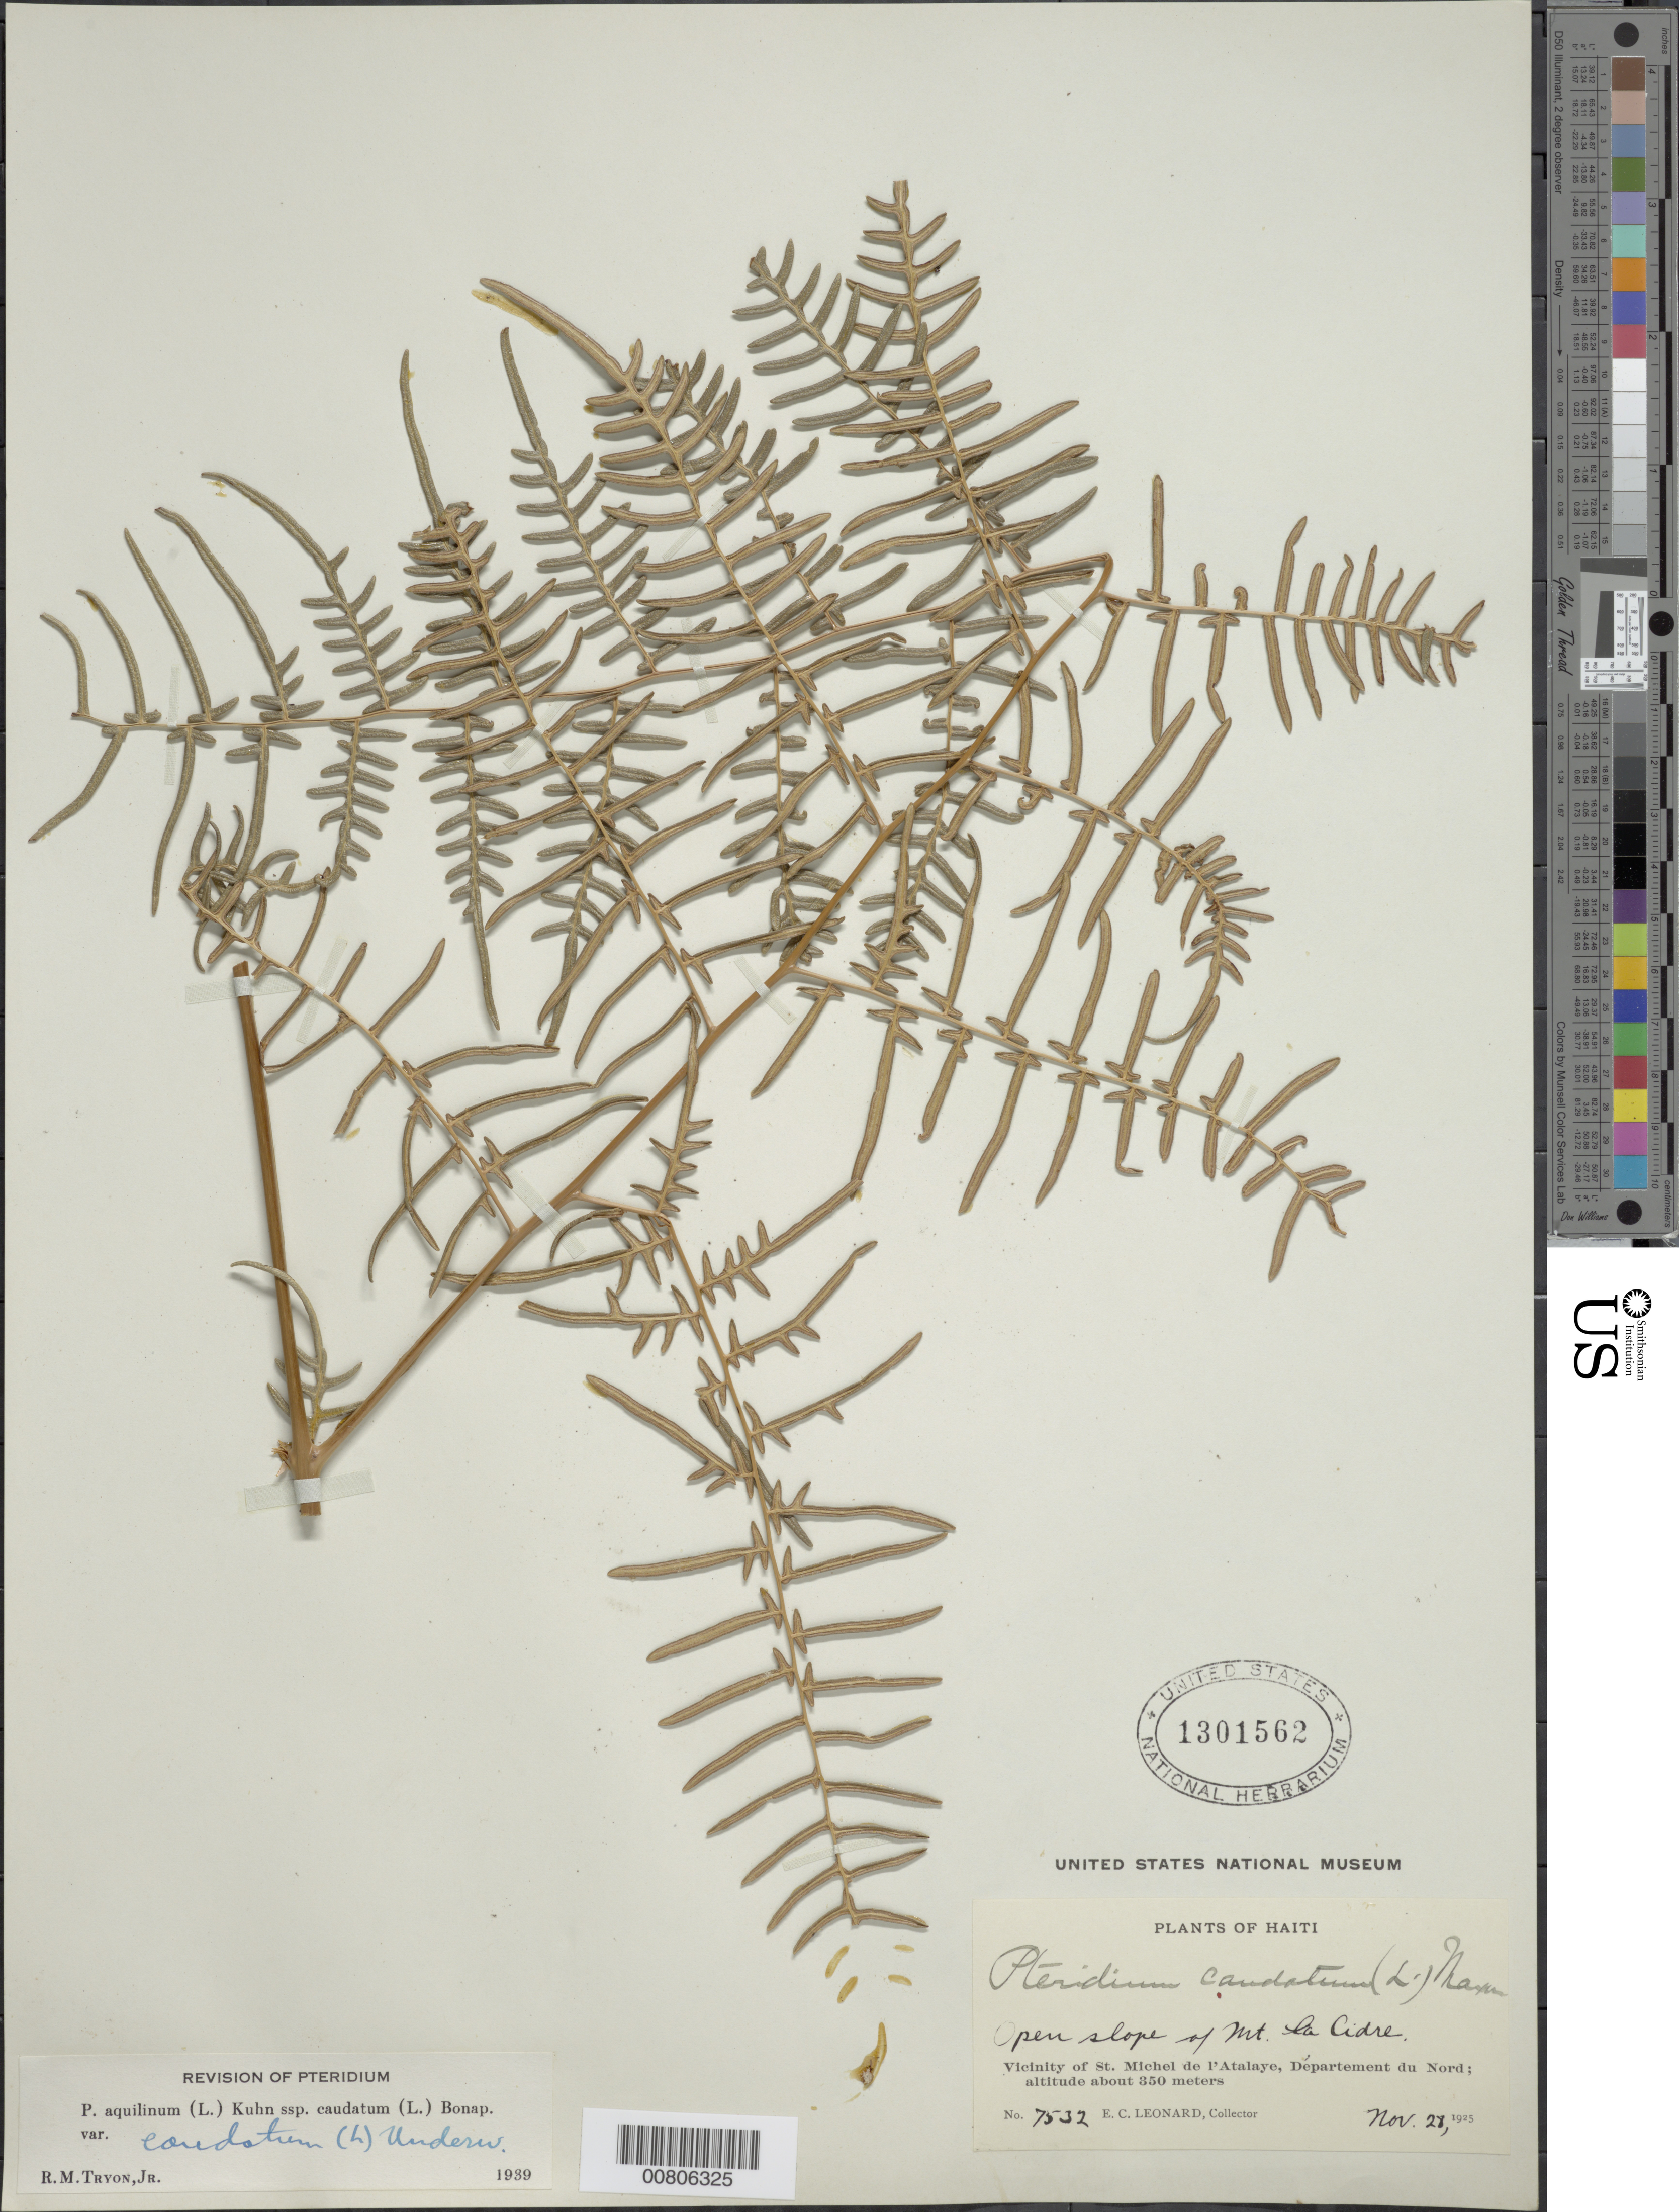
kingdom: Plantae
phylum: Tracheophyta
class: Polypodiopsida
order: Polypodiales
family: Dennstaedtiaceae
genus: Pteridium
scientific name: Pteridium caudatum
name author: (L.) Maxon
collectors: E. C. Leonard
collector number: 7532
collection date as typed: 28 Nov 1925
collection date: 1925-11-28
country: Haiti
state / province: Nord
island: Hispaniola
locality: St. Michel de l'Atalaye vicinity, slope of Mt. La Cidre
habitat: Open slope of mountain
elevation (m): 350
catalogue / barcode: US 1301562